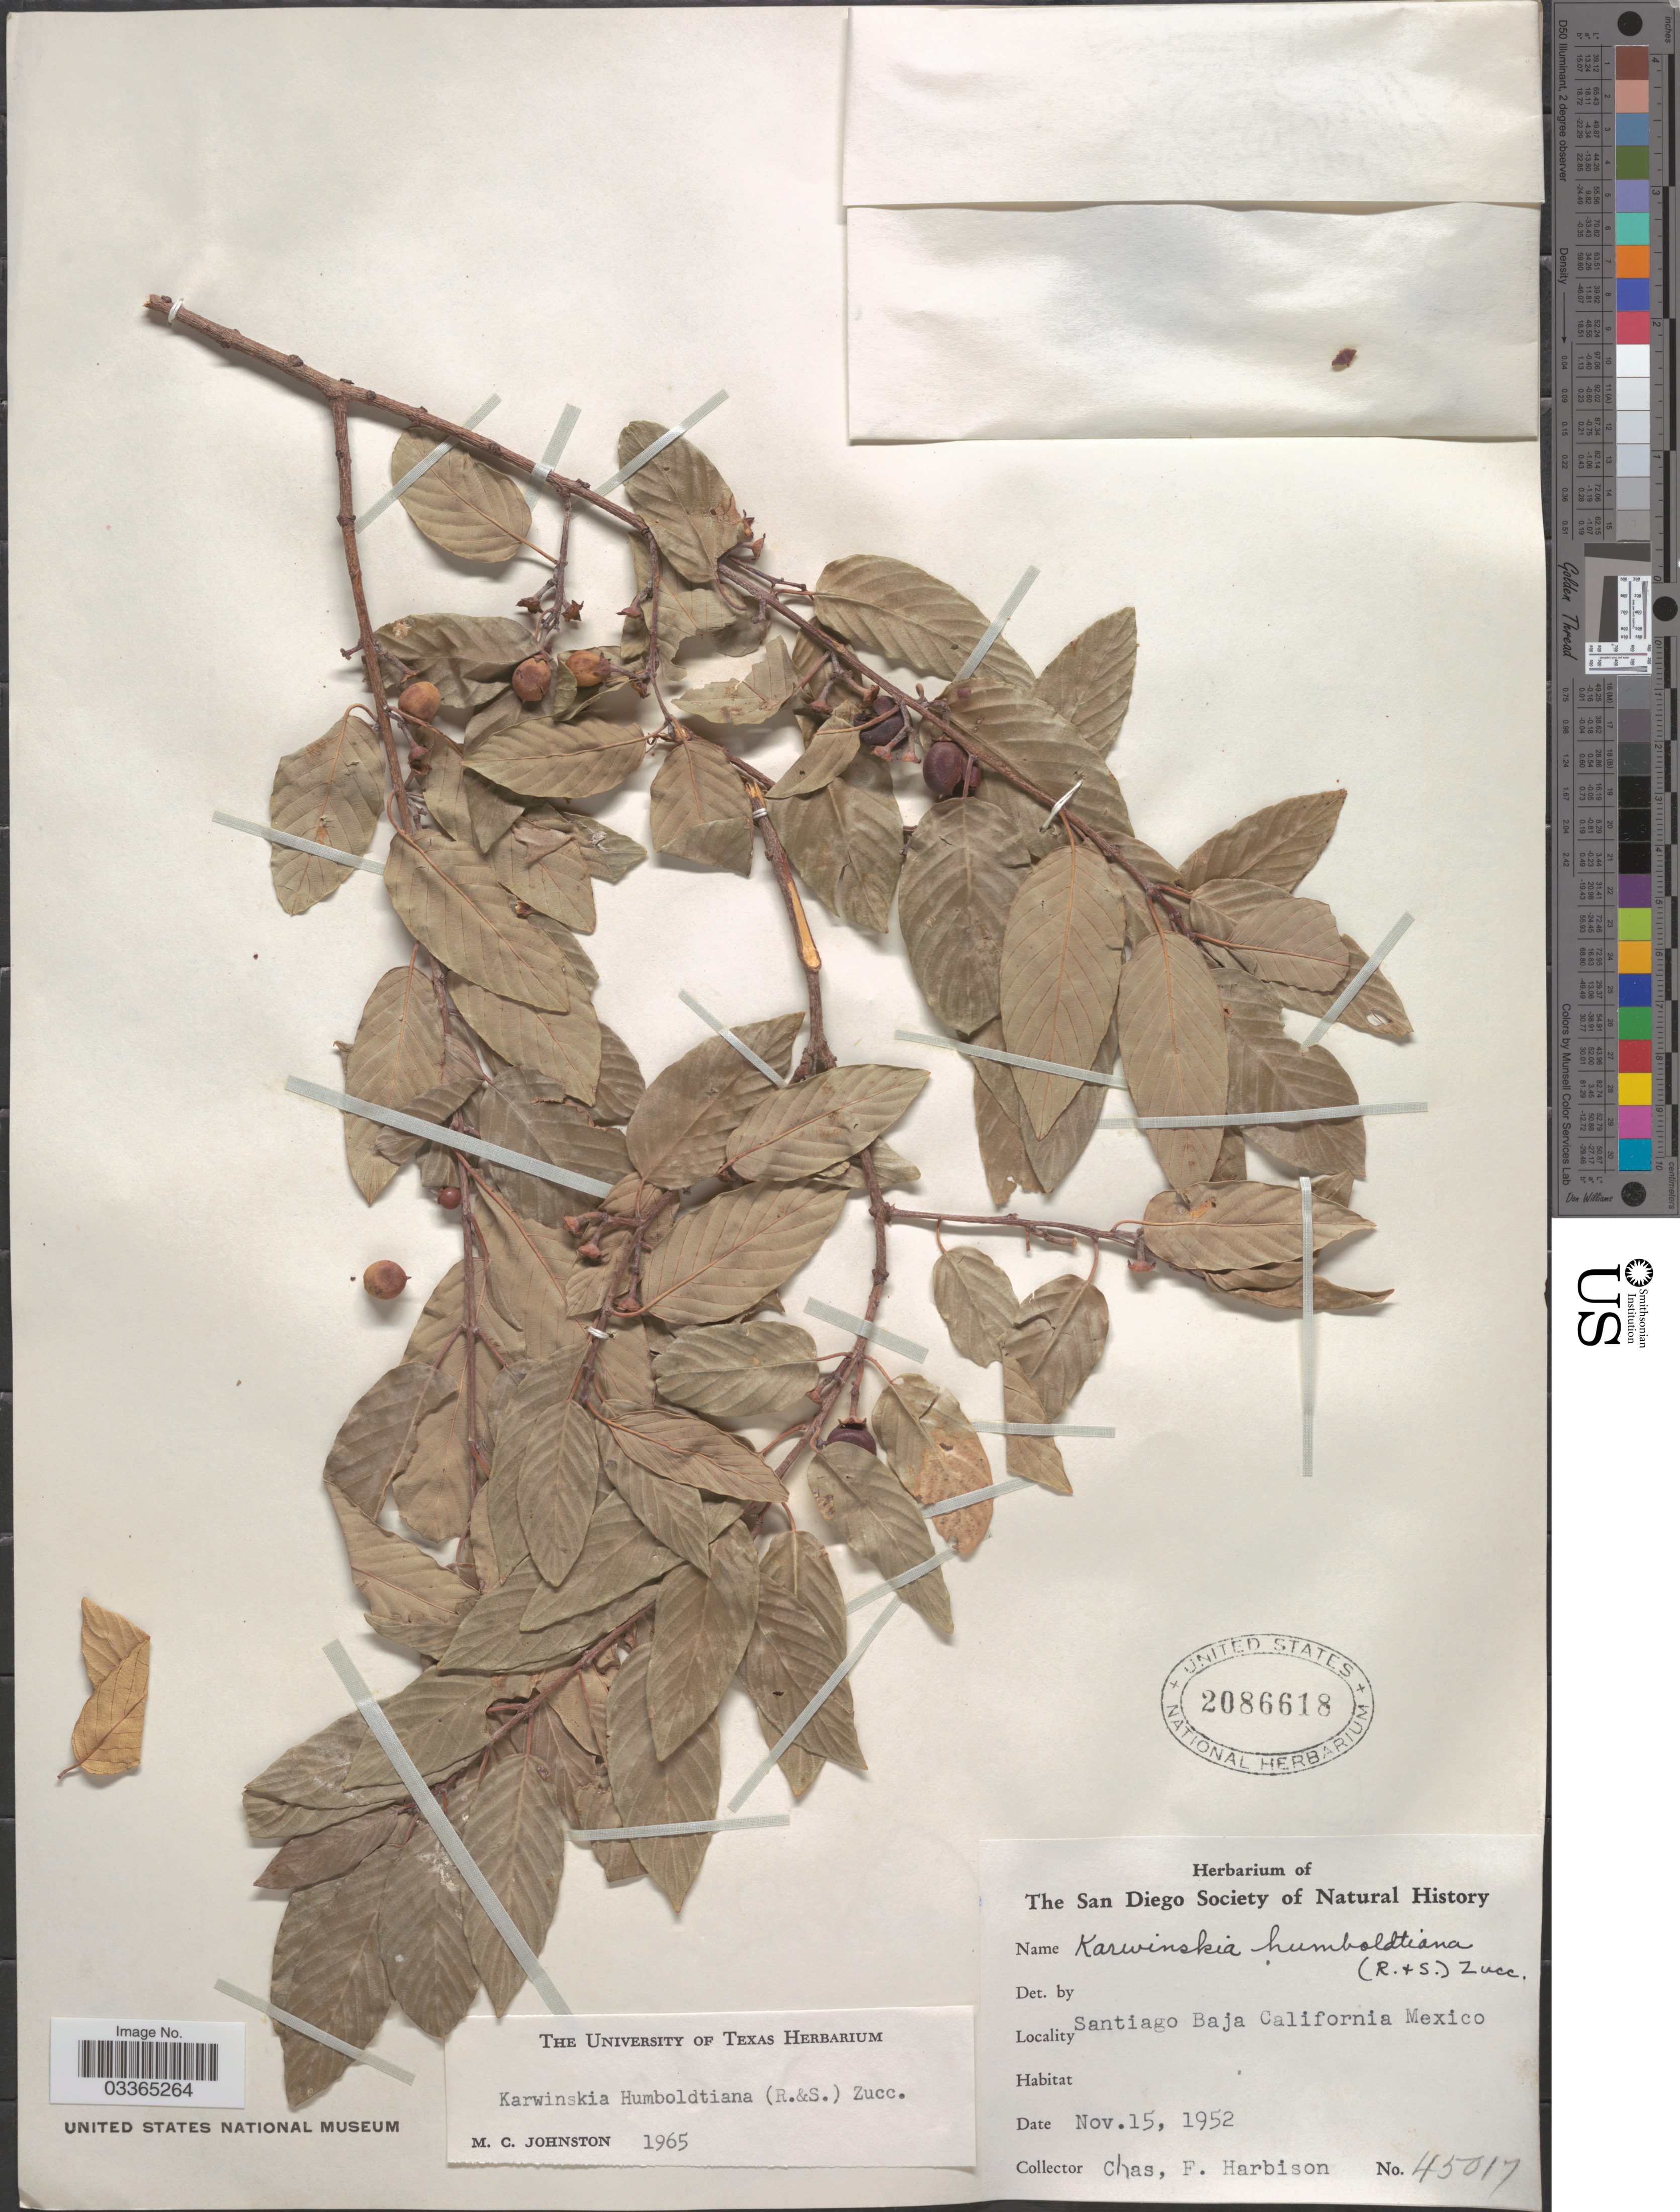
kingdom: Plantae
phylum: Tracheophyta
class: Magnoliopsida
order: Rosales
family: Rhamnaceae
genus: Karwinskia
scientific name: Karwinskia humboldtiana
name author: (Schult.) Zucc.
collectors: C. F. Harbison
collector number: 45017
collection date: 1952-11-15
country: Mexico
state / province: Baja California Sur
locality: Santiago Baja California.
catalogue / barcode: US 2086618